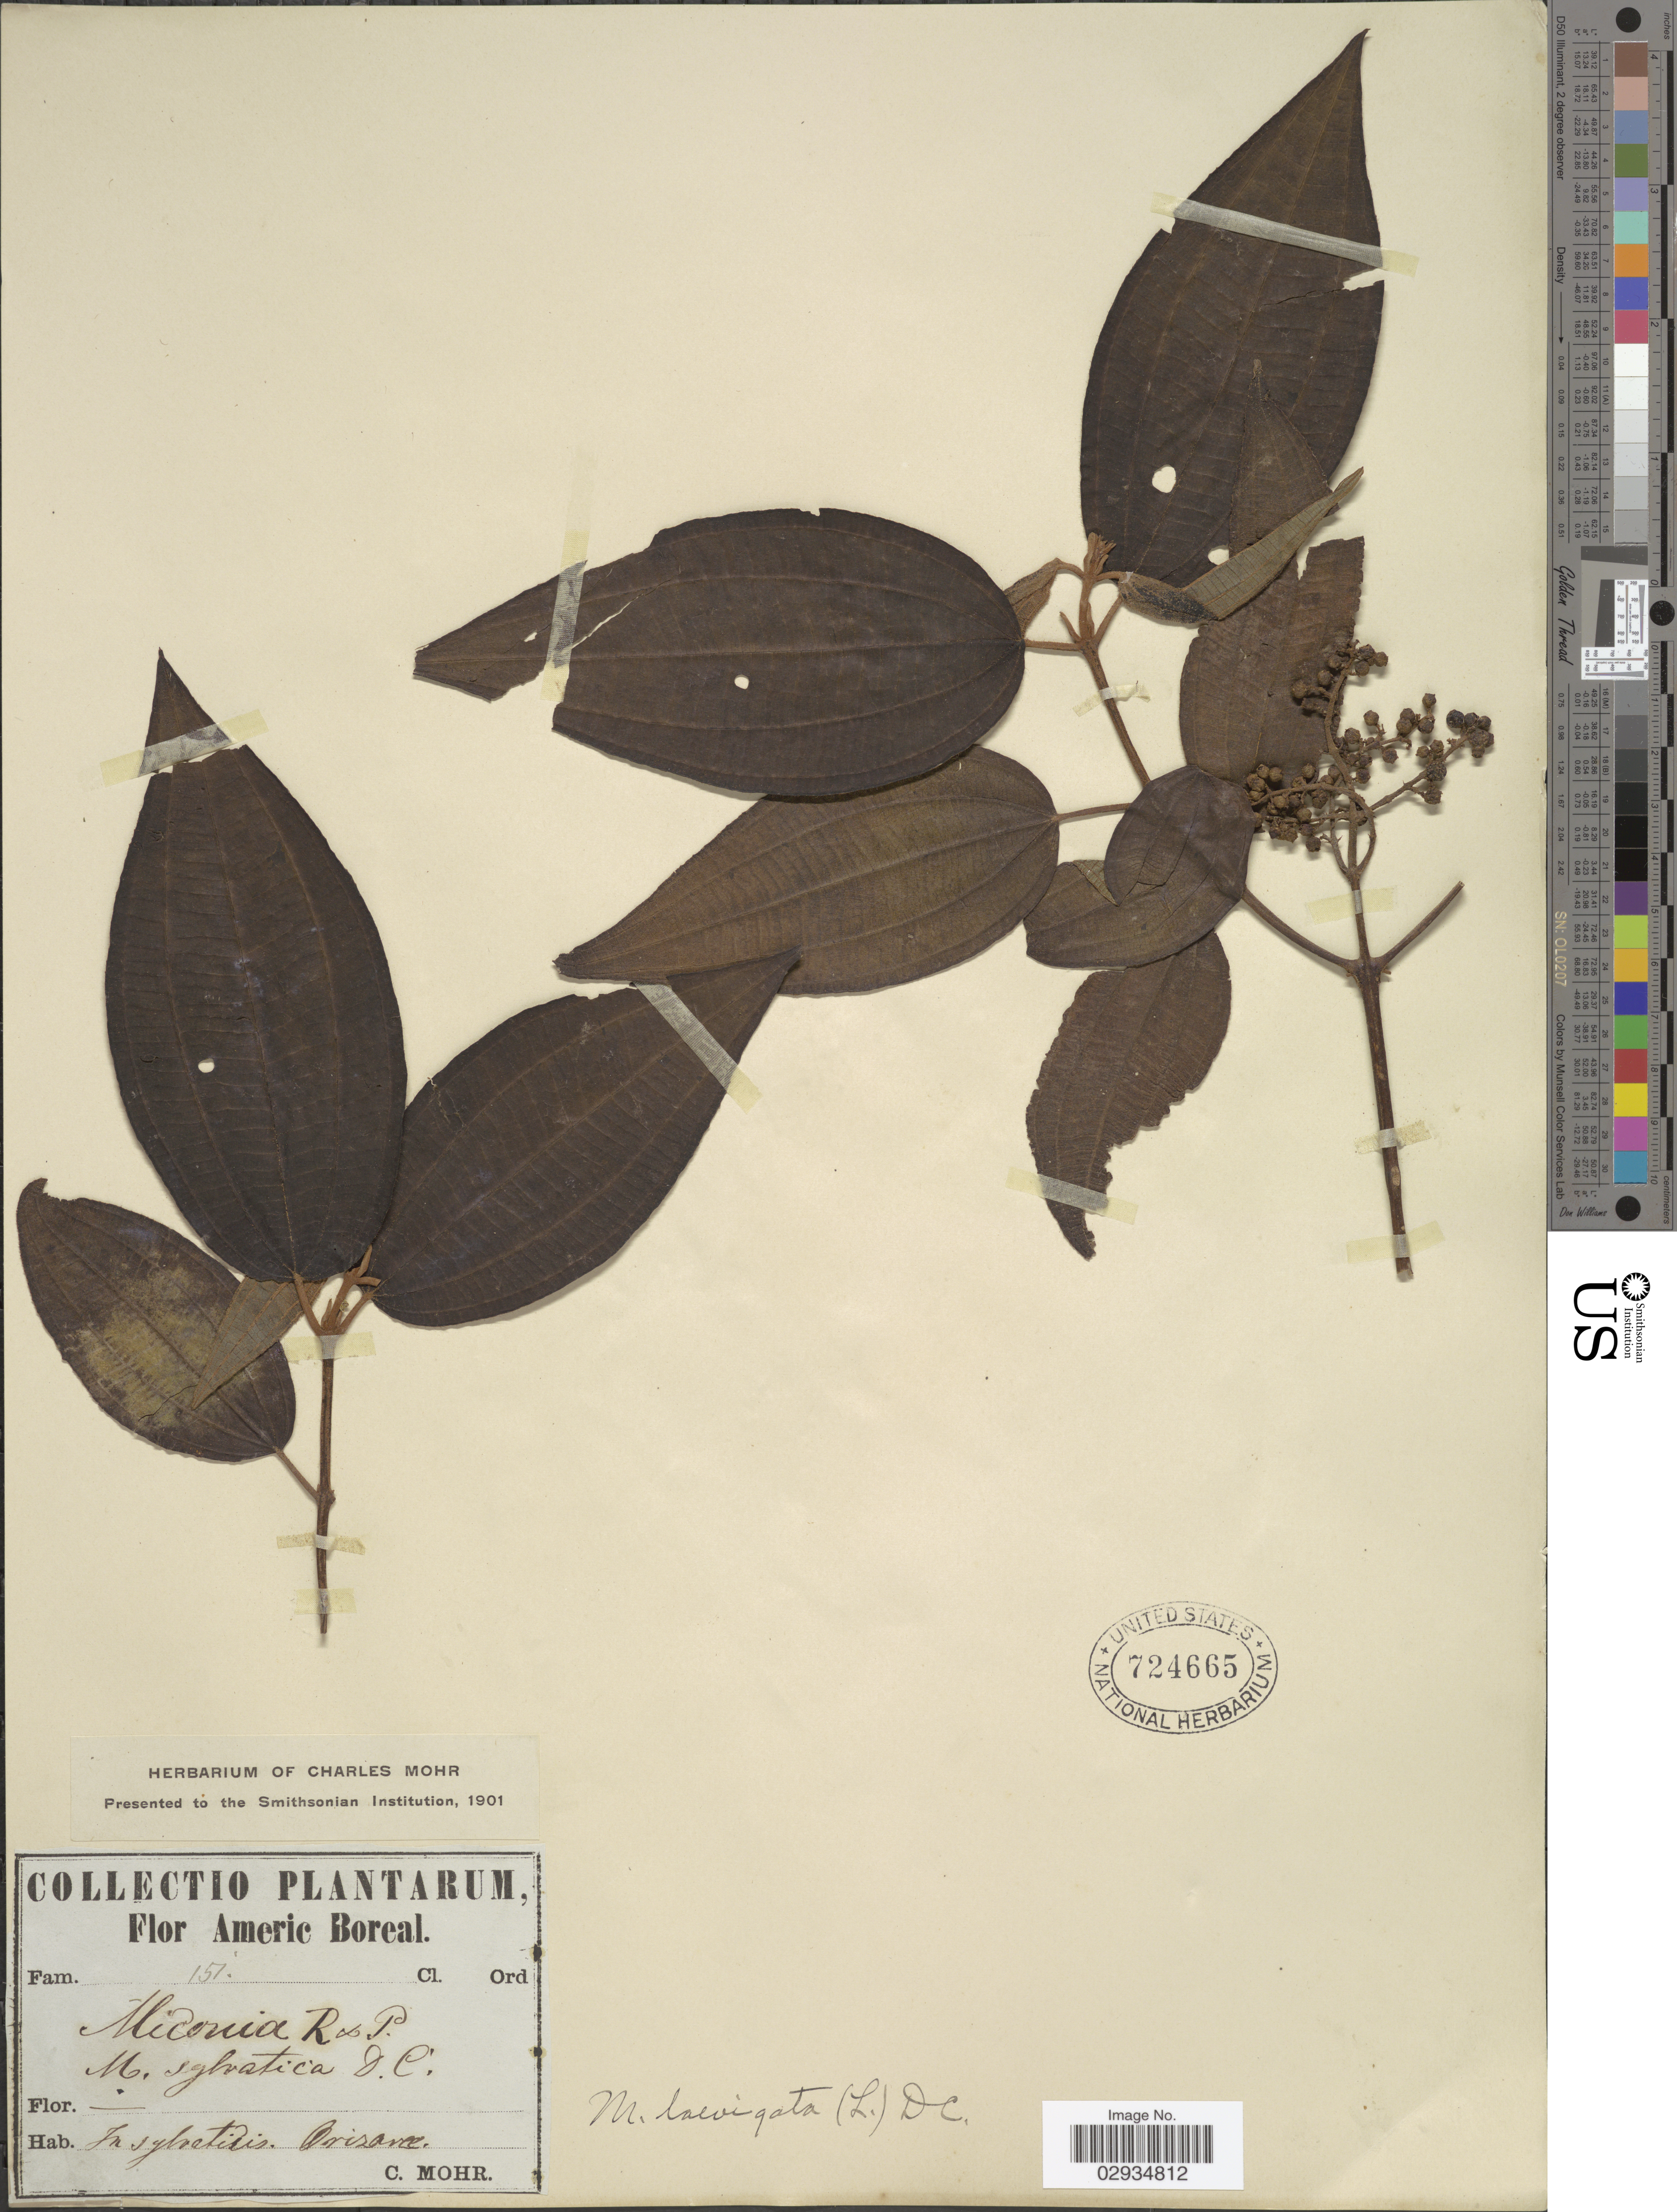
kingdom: Plantae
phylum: Tracheophyta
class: Magnoliopsida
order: Myrtales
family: Melastomataceae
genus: Miconia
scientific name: Miconia laevigata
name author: (L.) D. Don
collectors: Mohr, C. T. (herbarium)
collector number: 151?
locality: In sylvetiris. Orizava. Americ Boreal.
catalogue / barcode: US 724665